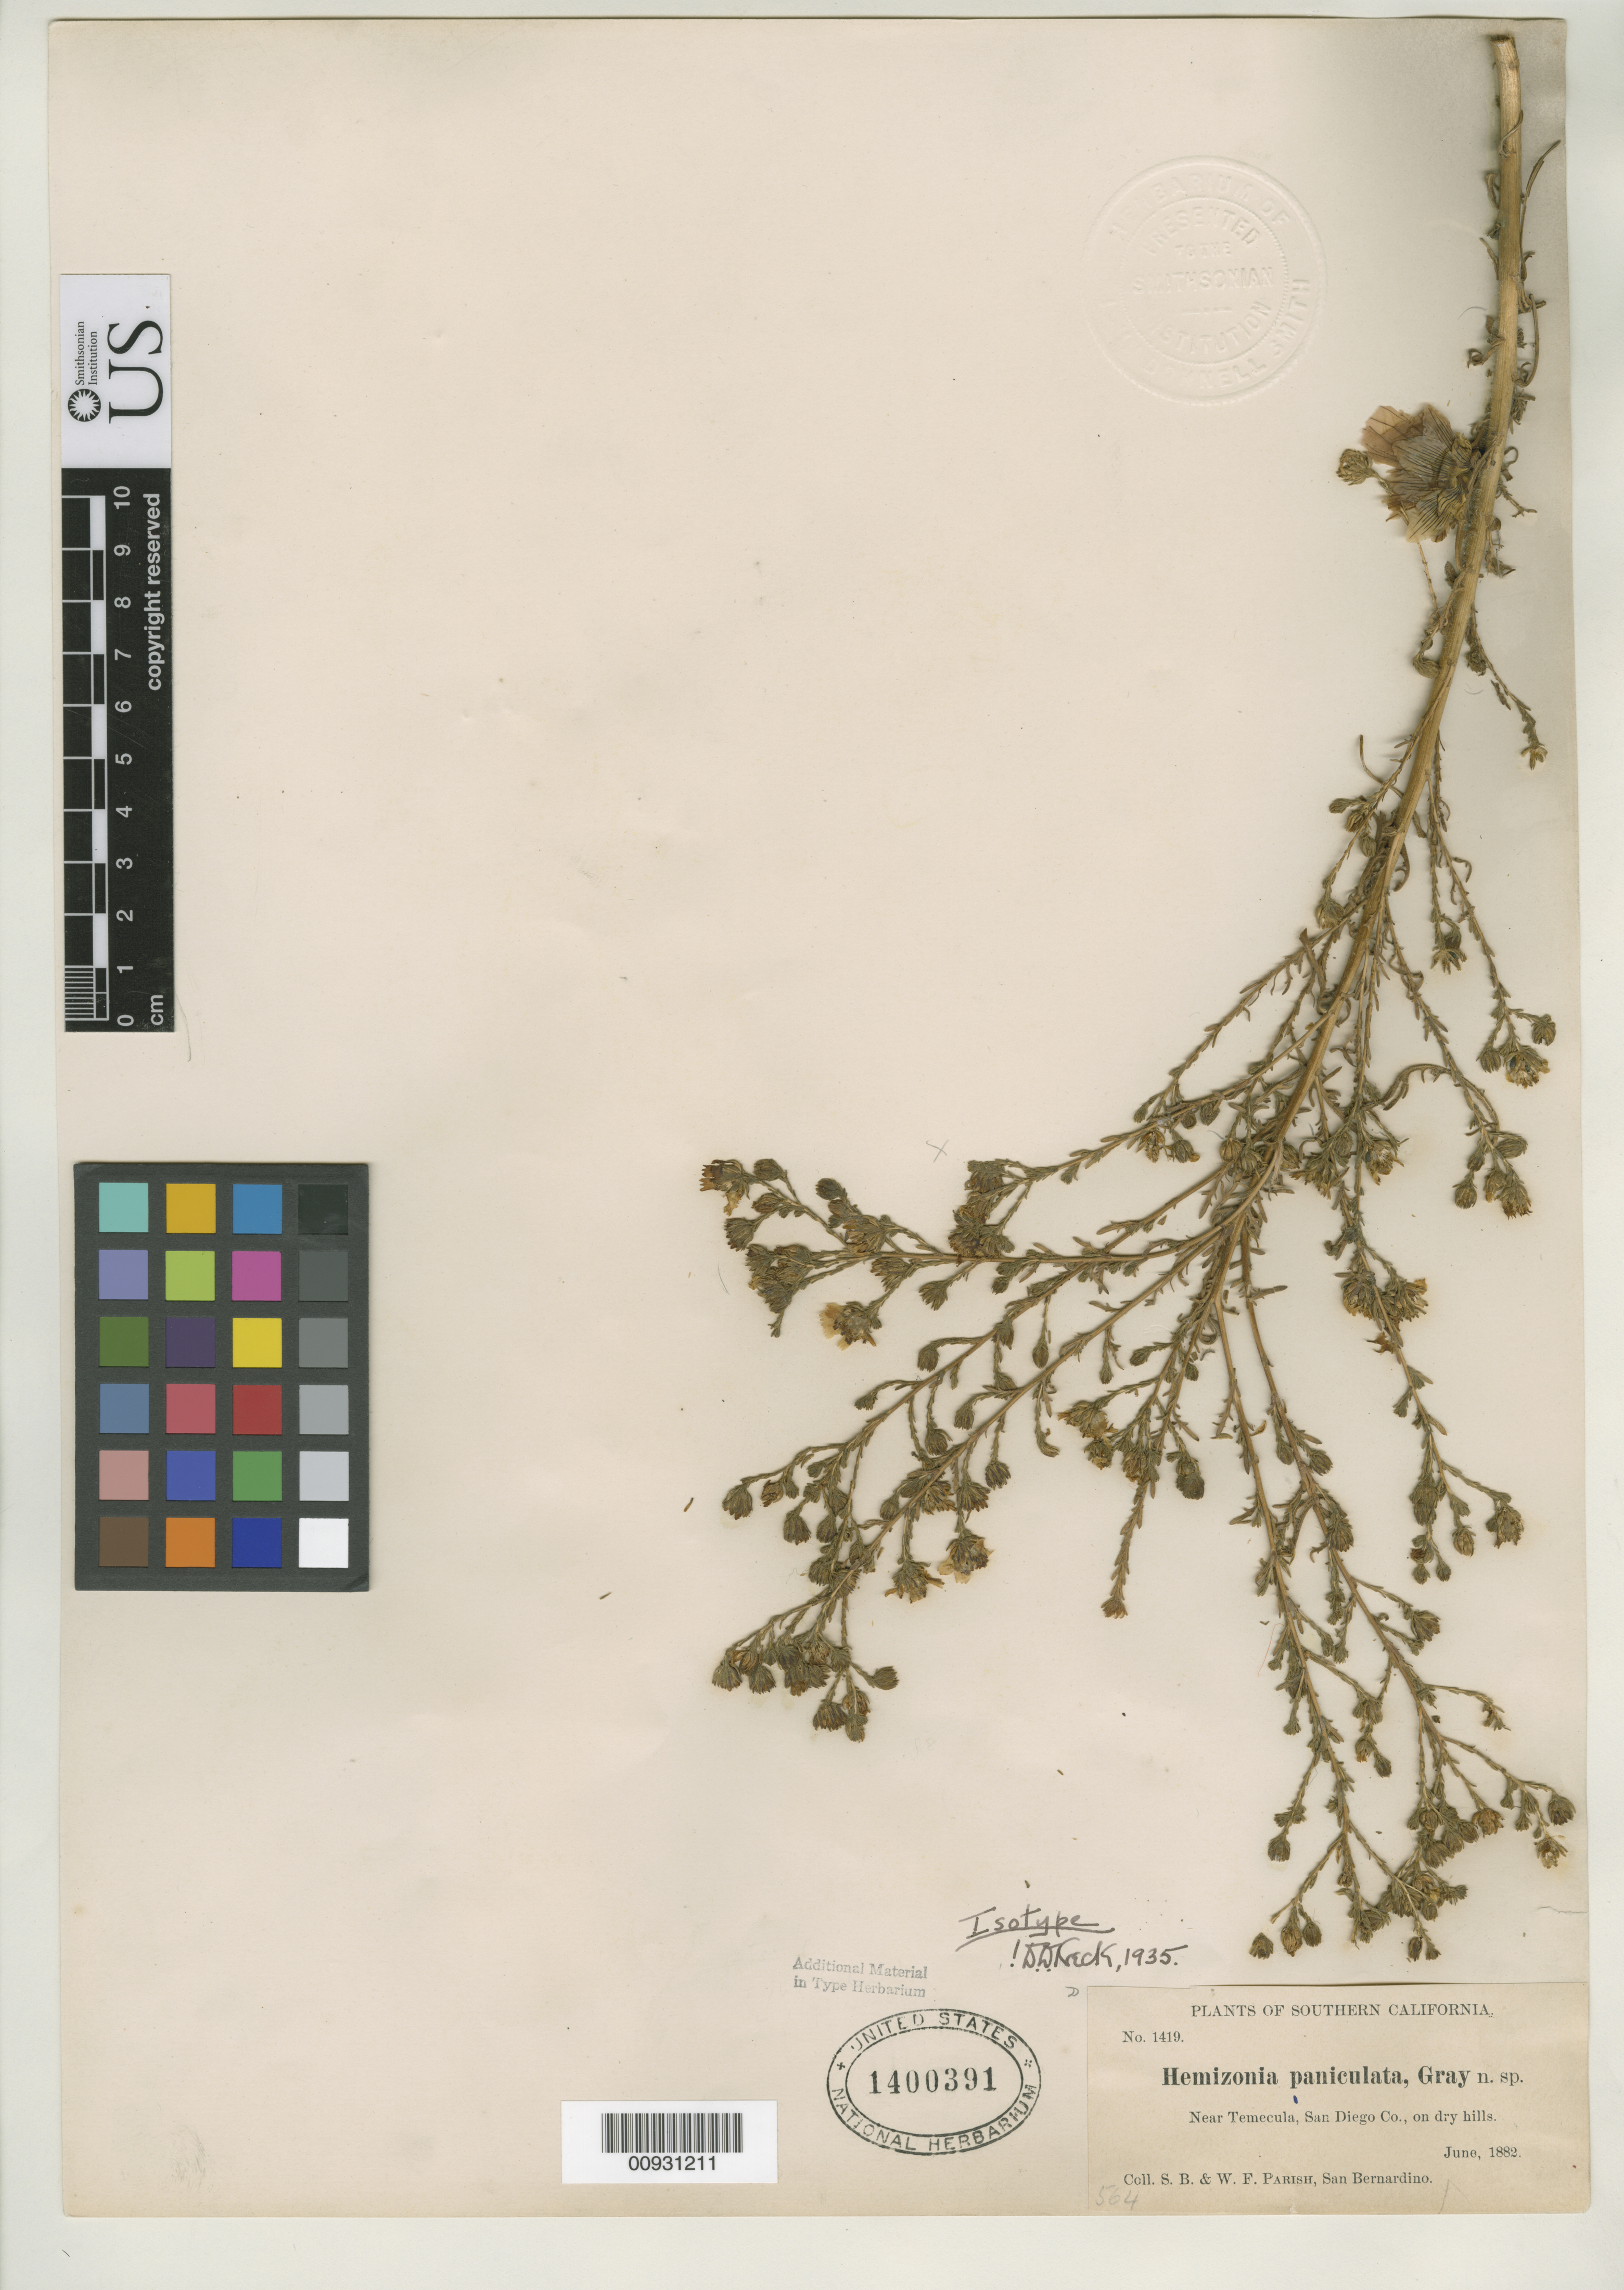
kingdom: Plantae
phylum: Tracheophyta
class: Magnoliopsida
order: Asterales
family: Asteraceae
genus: Hemizonia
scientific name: Hemizonia paniculata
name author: A. Gray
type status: Isotype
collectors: S. B. Parish & W. F. Parish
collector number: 1419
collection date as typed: Jun 1882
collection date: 1882-06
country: United States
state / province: California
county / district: San Diego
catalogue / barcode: US 1400391